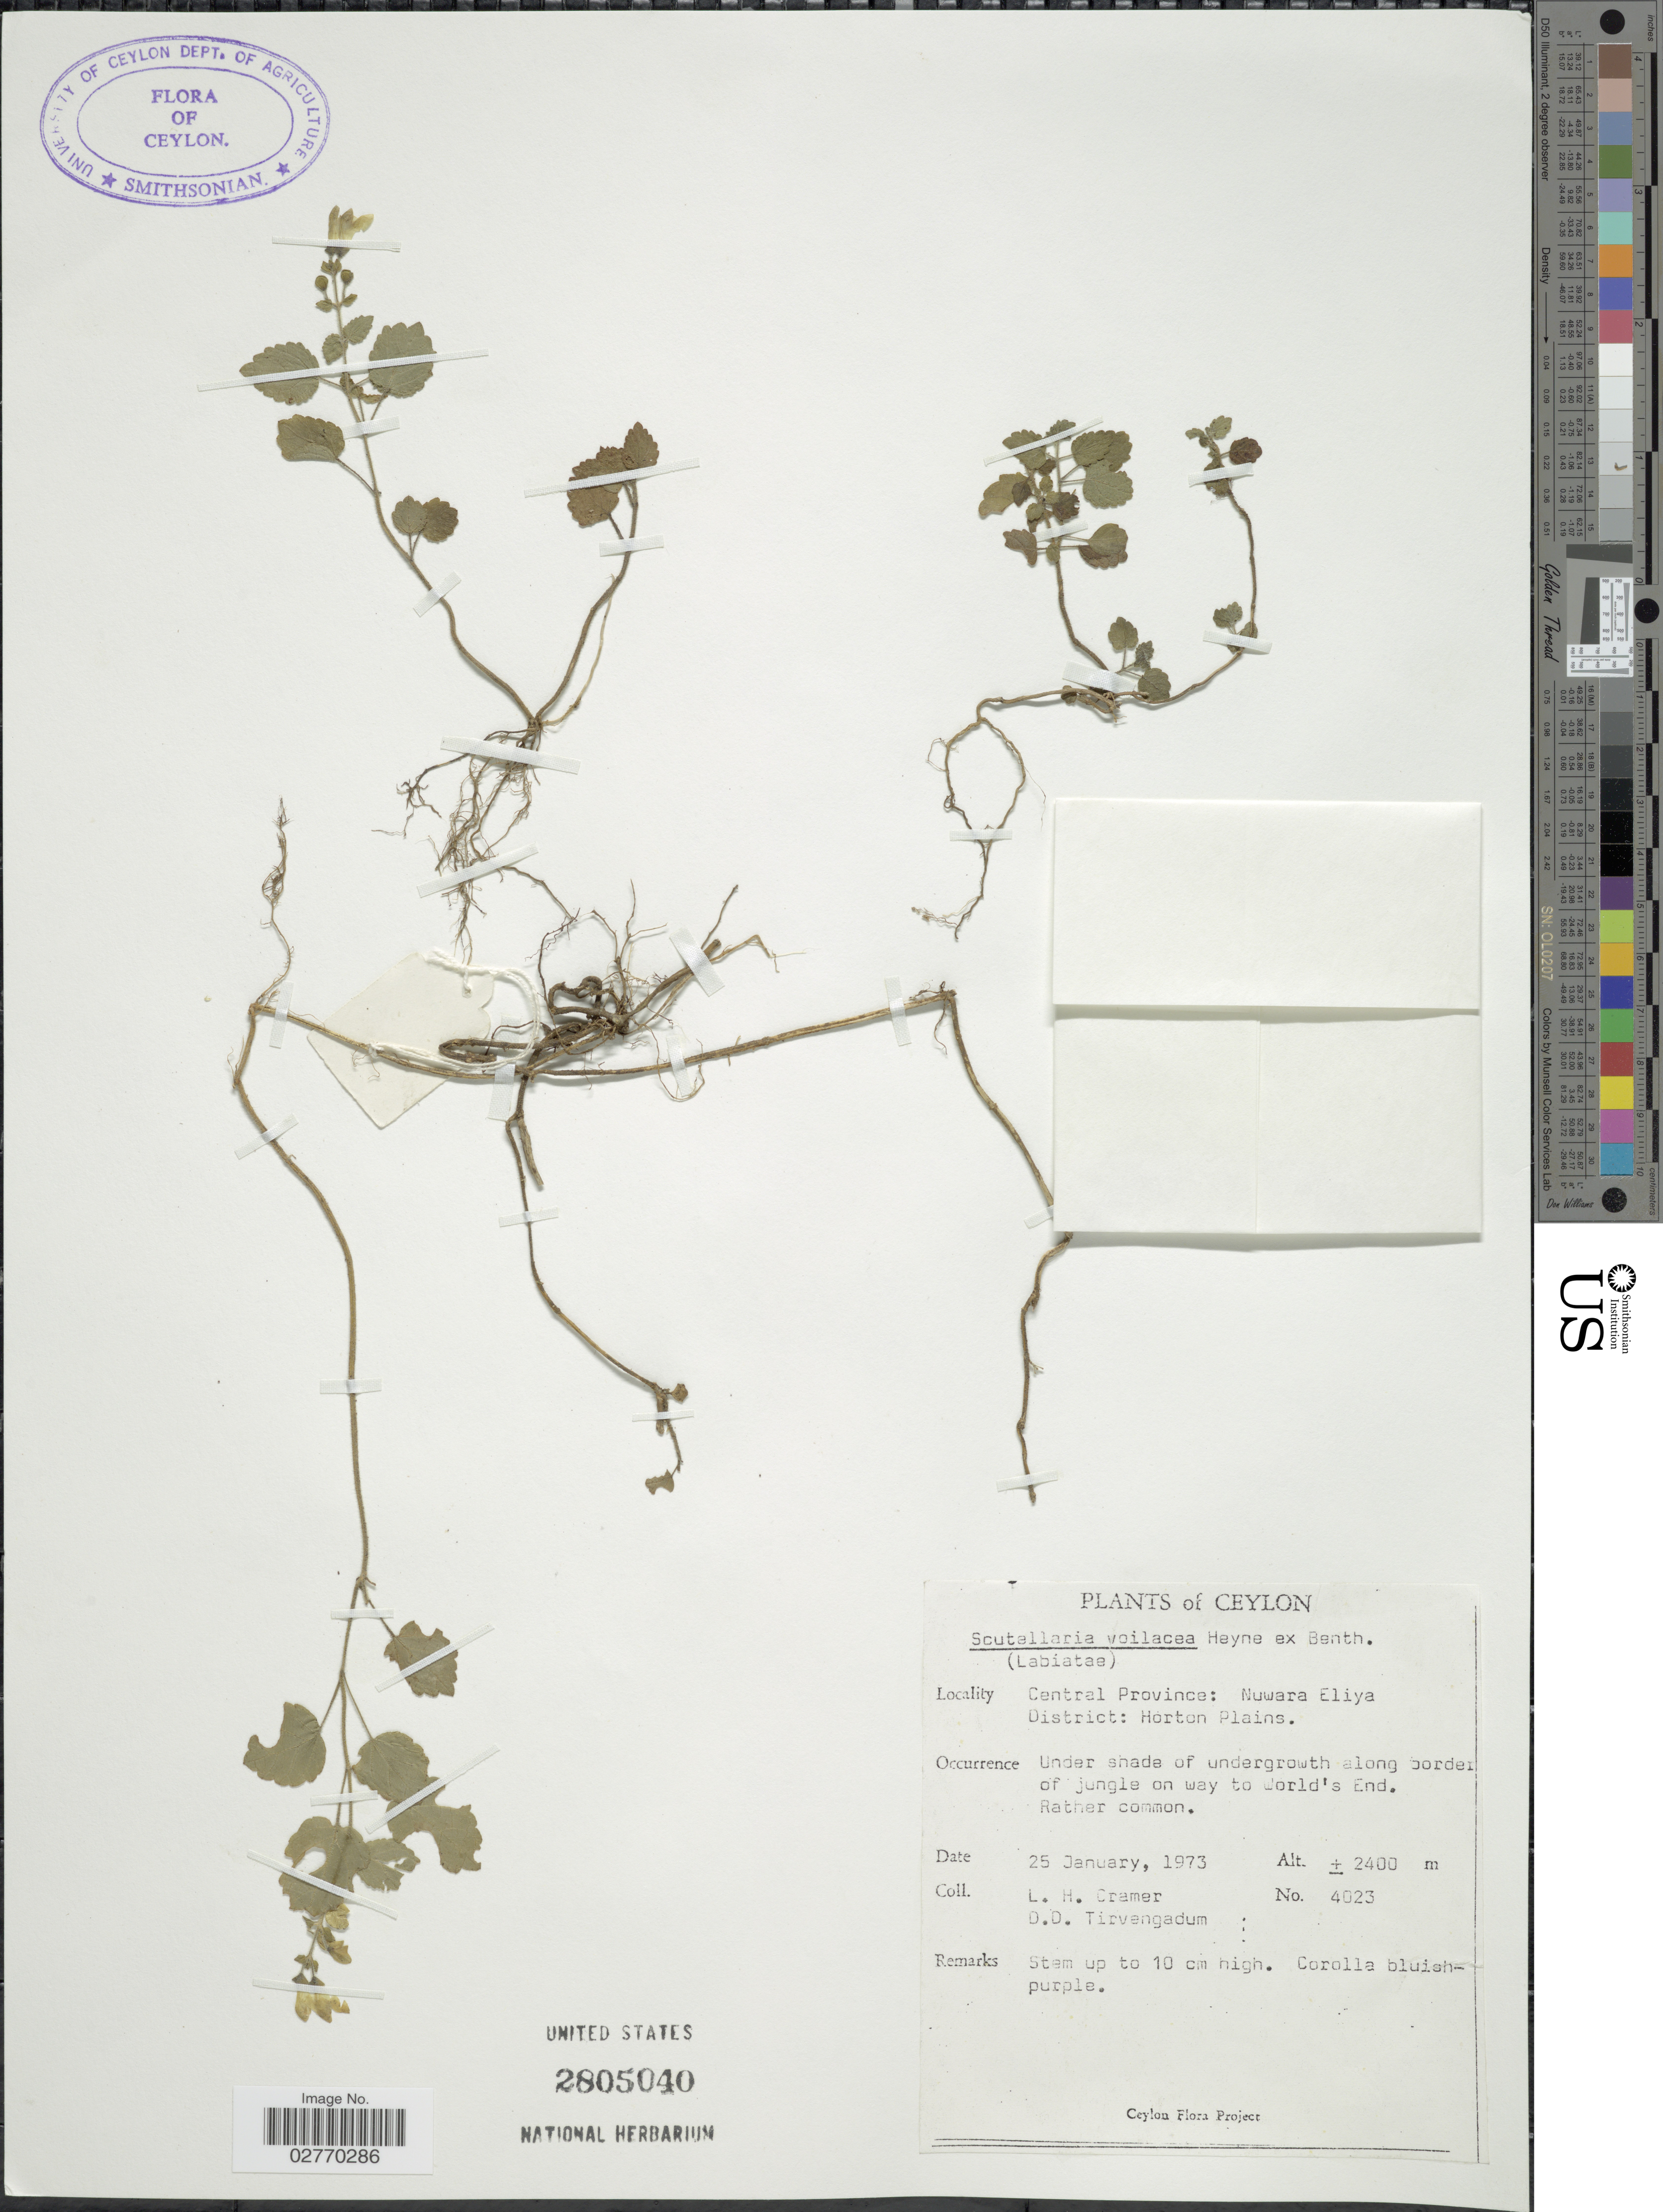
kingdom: Plantae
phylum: Tracheophyta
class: Magnoliopsida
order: Lamiales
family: Lamiaceae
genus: Scutellaria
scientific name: Scutellaria violacea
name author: B. Heyne ex Benth.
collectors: L. H. Cramer & D. Tirvengadum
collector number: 4023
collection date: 1973-01-25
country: Sri Lanka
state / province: Central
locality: Ceylon. Nuwara Eliya District: Horton Plains. Under shade of undergrowth along border of jungle on way to World's End.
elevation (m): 2400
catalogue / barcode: US 2805040